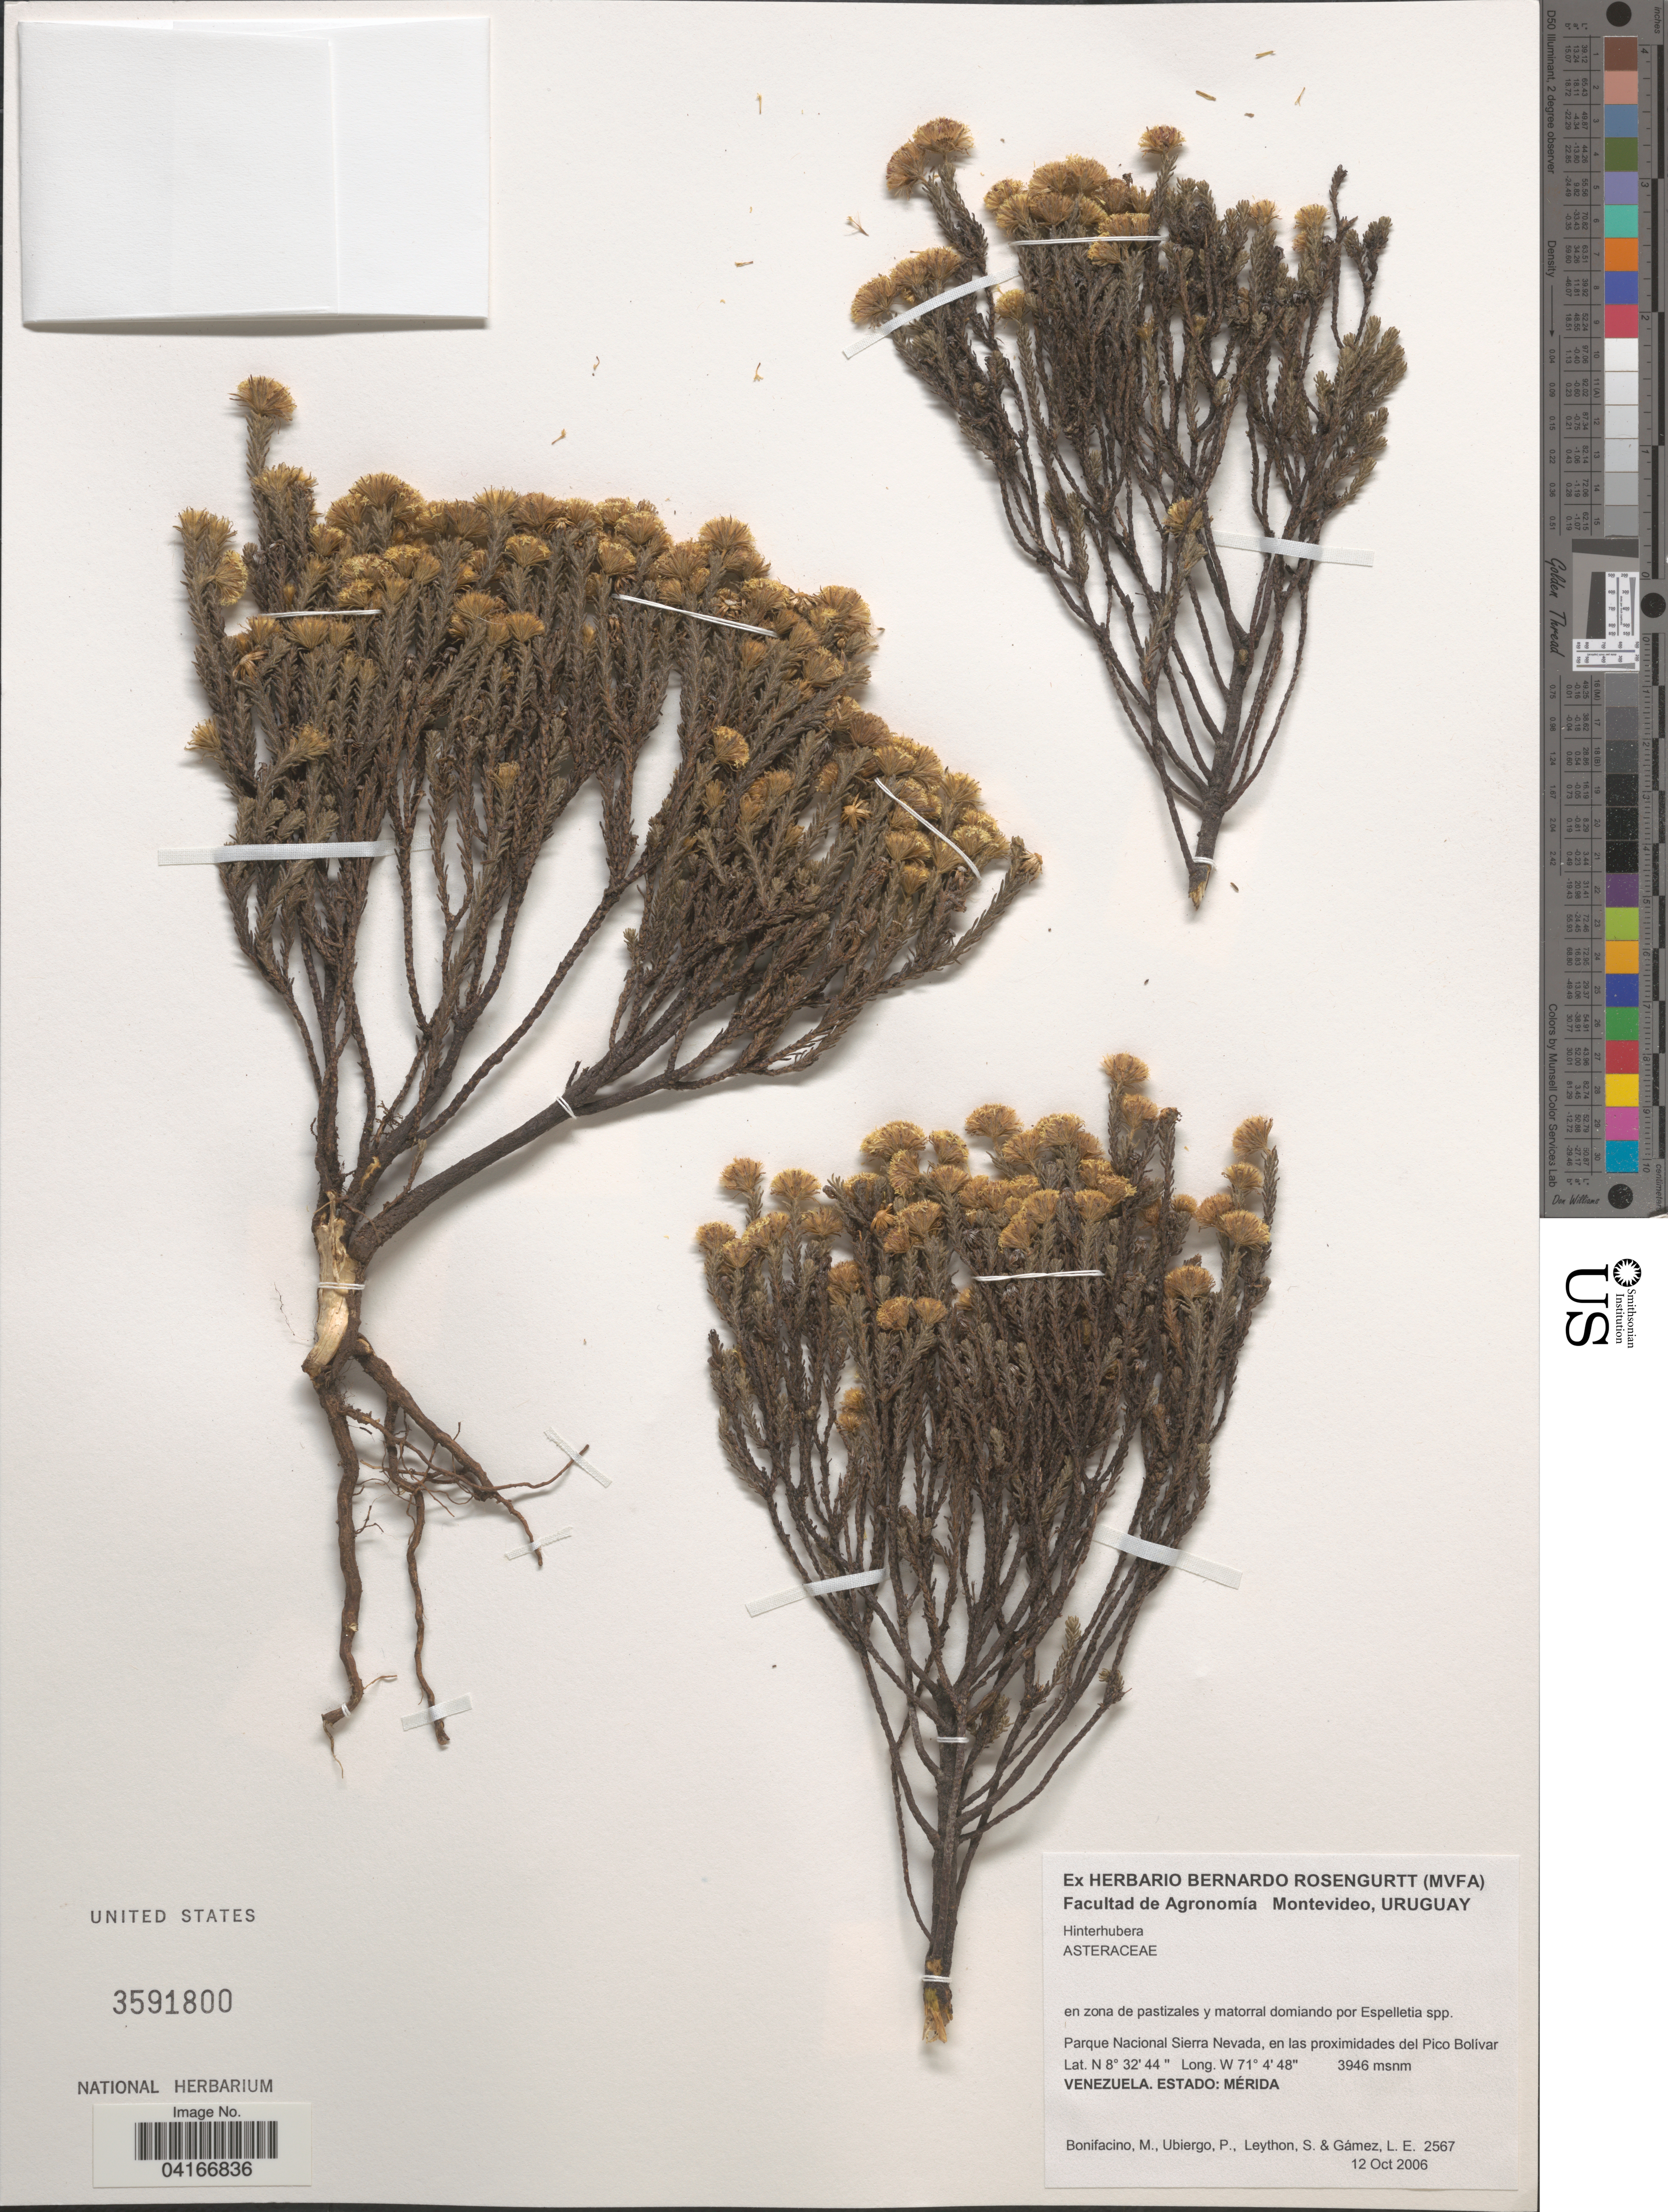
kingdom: Plantae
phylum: Tracheophyta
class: Magnoliopsida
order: Asterales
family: Asteraceae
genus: Hinterhubera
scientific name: Hinterhubera sp.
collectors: M. Bonifacino, P. Ubiergo, S. Leython & L. Gamez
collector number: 2567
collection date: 2006-10-12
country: Venezuela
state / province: Merida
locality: Parque Nacional Sierra Nevada, en las proximidades del Pico Bolívar.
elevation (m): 3946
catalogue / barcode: US 3591800